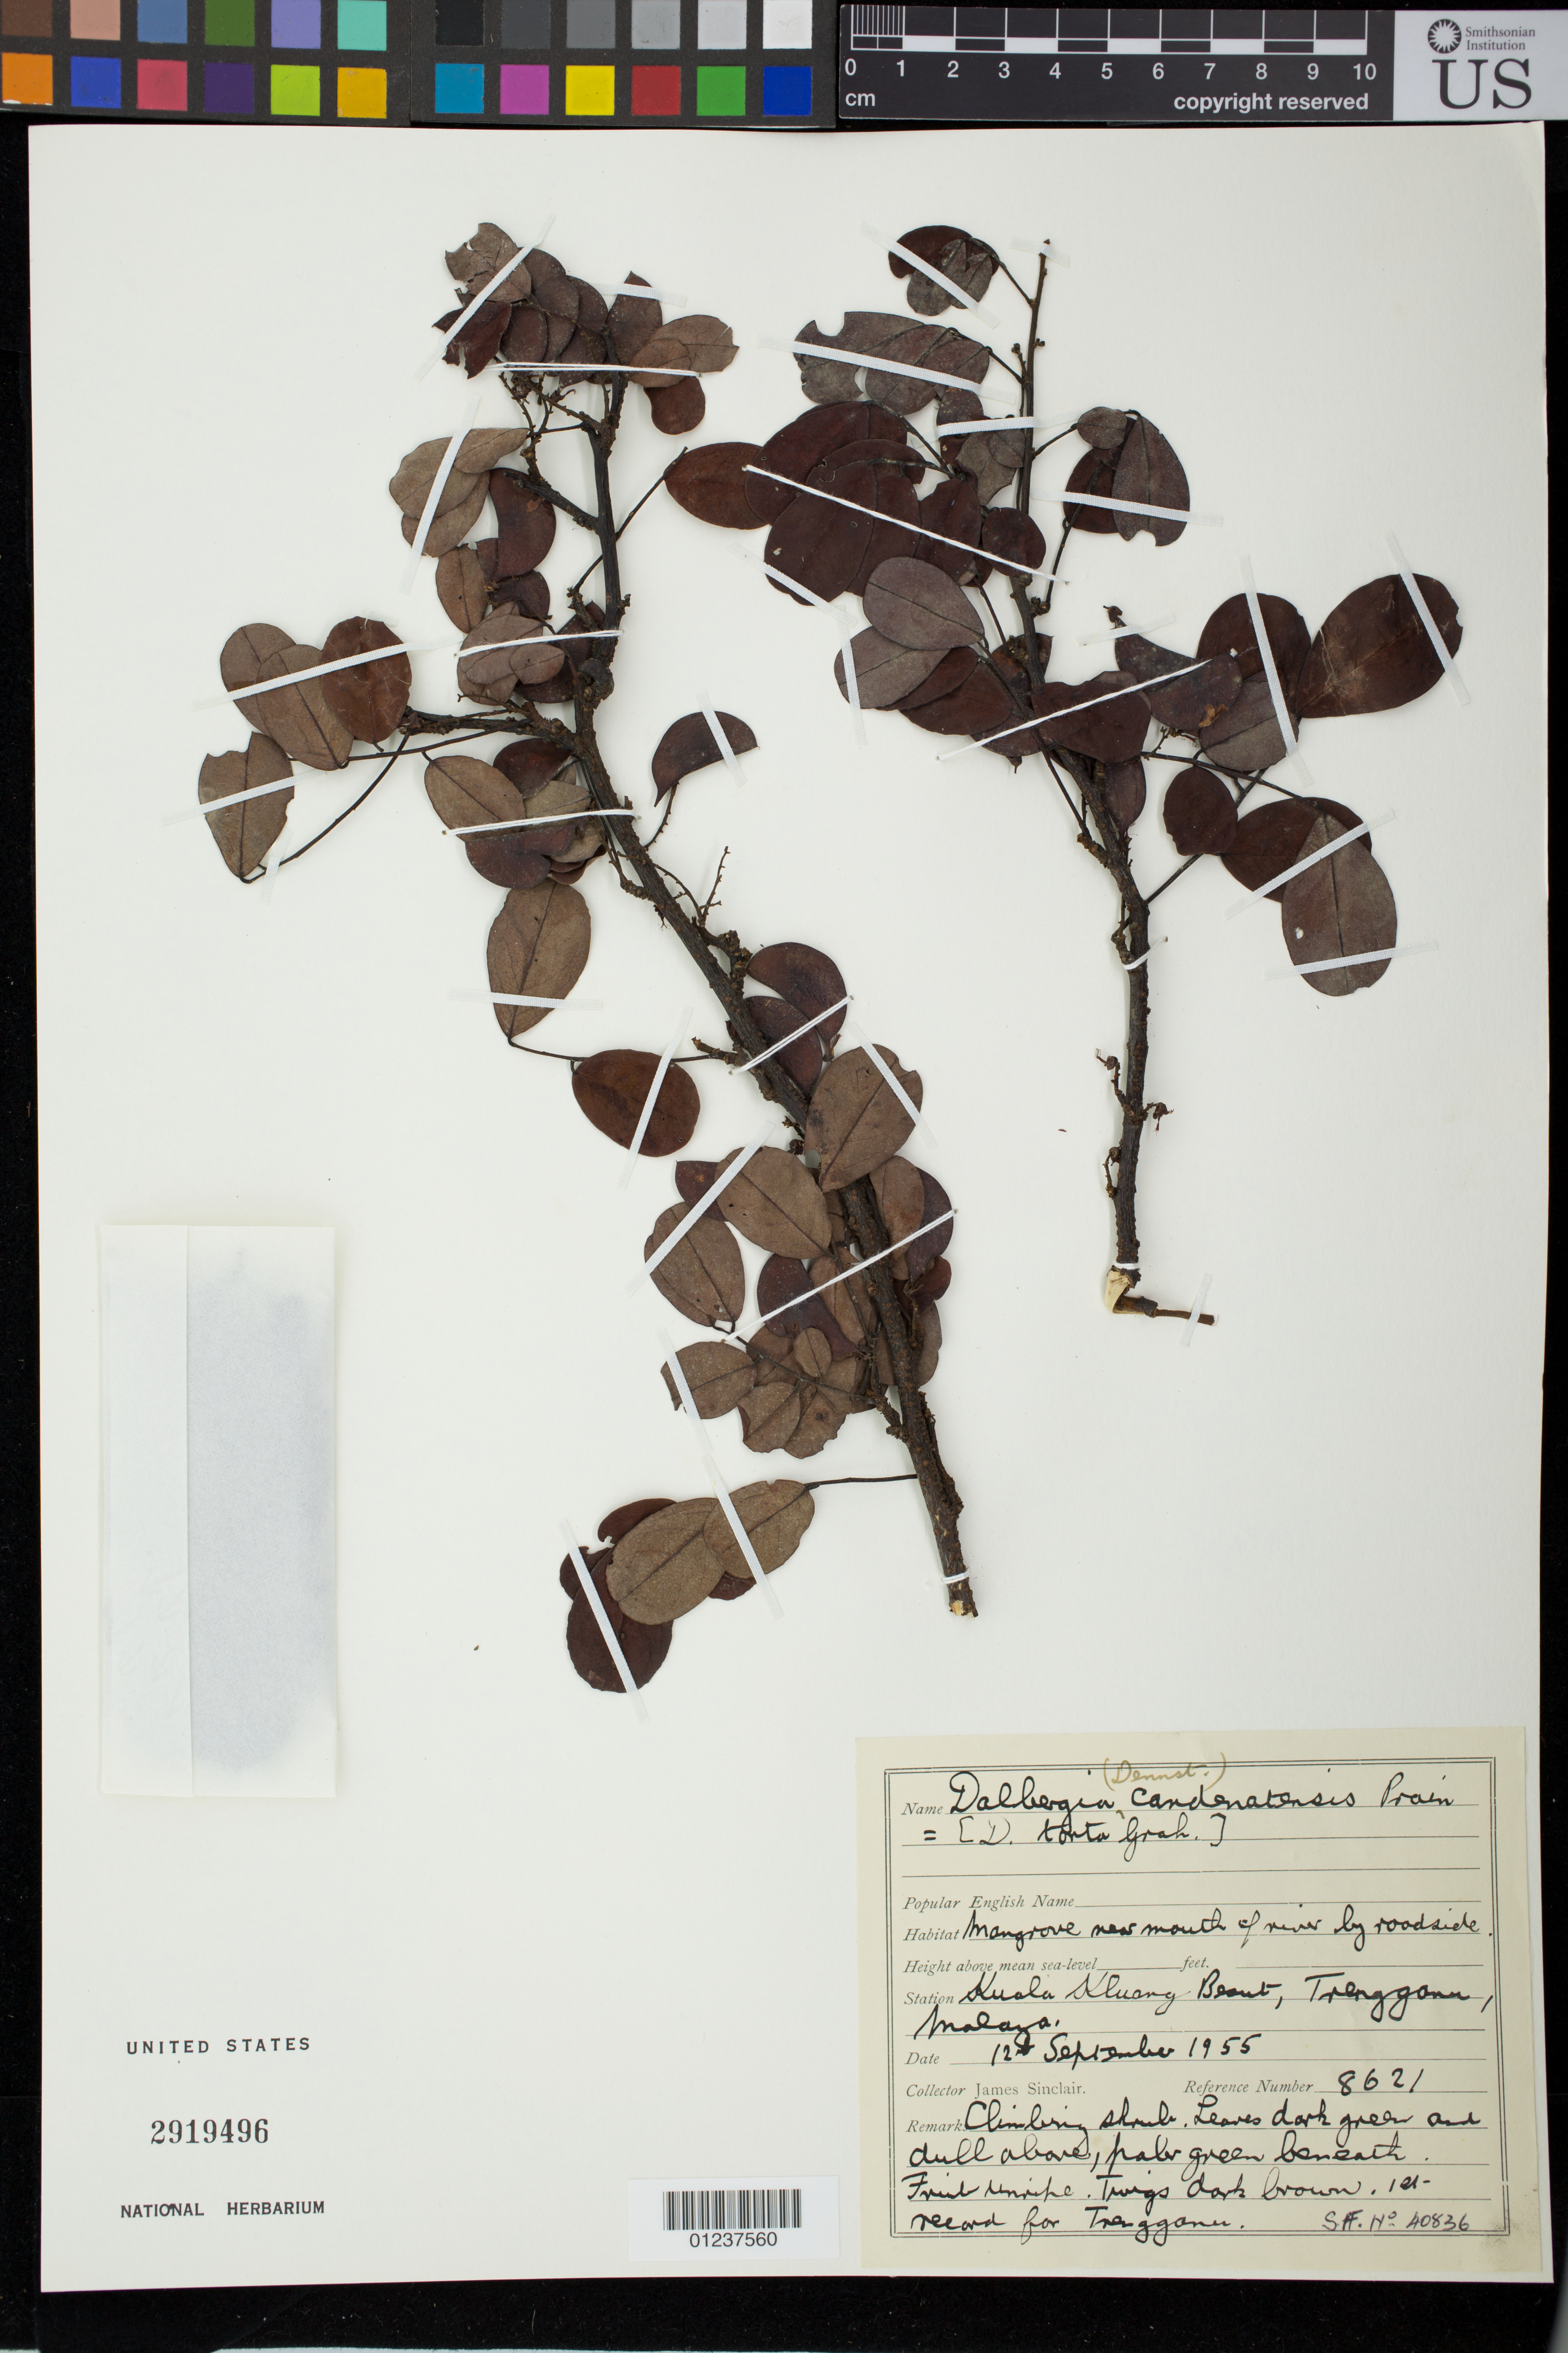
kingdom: Plantae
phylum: Tracheophyta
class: Magnoliopsida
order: Fabales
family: Fabaceae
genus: Dalbergia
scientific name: Dalbergia torta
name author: Graham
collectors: J. Sinclair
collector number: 8621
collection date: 1955-09-12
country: Malaysia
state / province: Terengganu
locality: Kuala Kluang Beaut, Trengganu, Malaya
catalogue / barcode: US 2919496